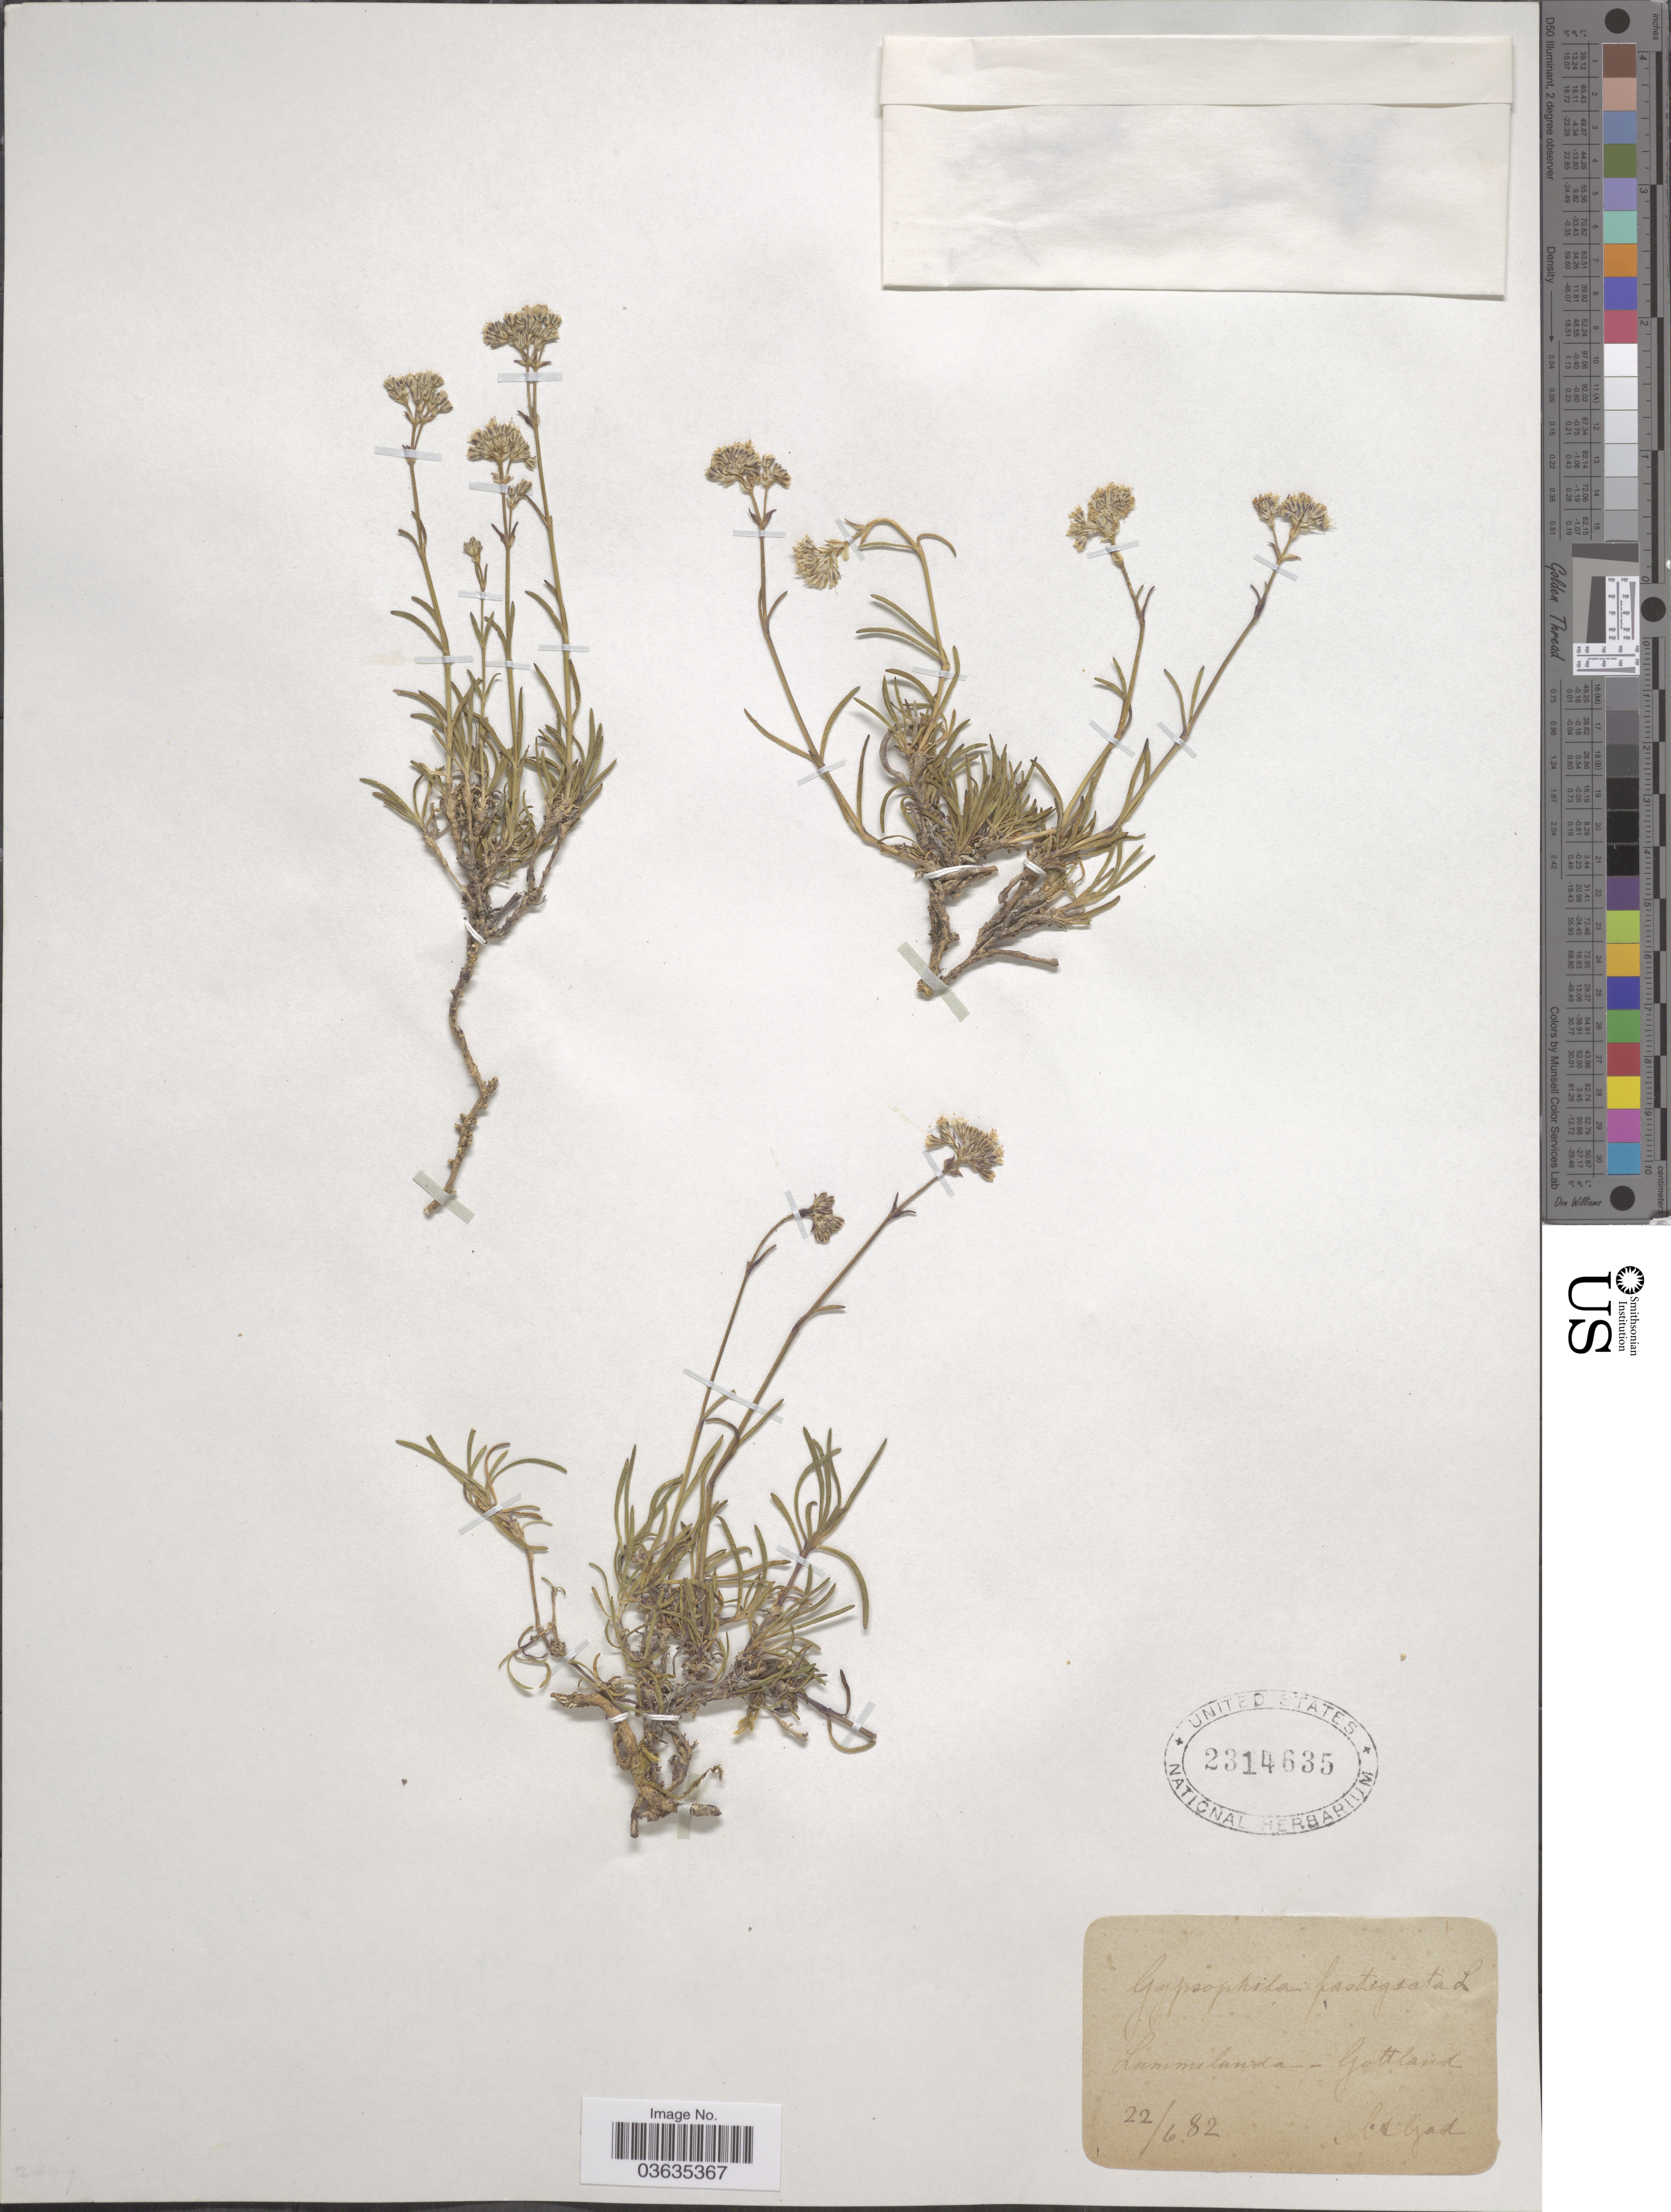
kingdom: Plantae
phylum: Tracheophyta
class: Magnoliopsida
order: Caryophyllales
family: Caryophyllaceae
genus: Gypsophila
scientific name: Gypsophila fastigiata var. fastigiata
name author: L.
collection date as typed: Transcribed d/m/y: 22/6/82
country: Sweden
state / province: Gotland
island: Gotland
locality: Lummelunda.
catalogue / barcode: US 2314635